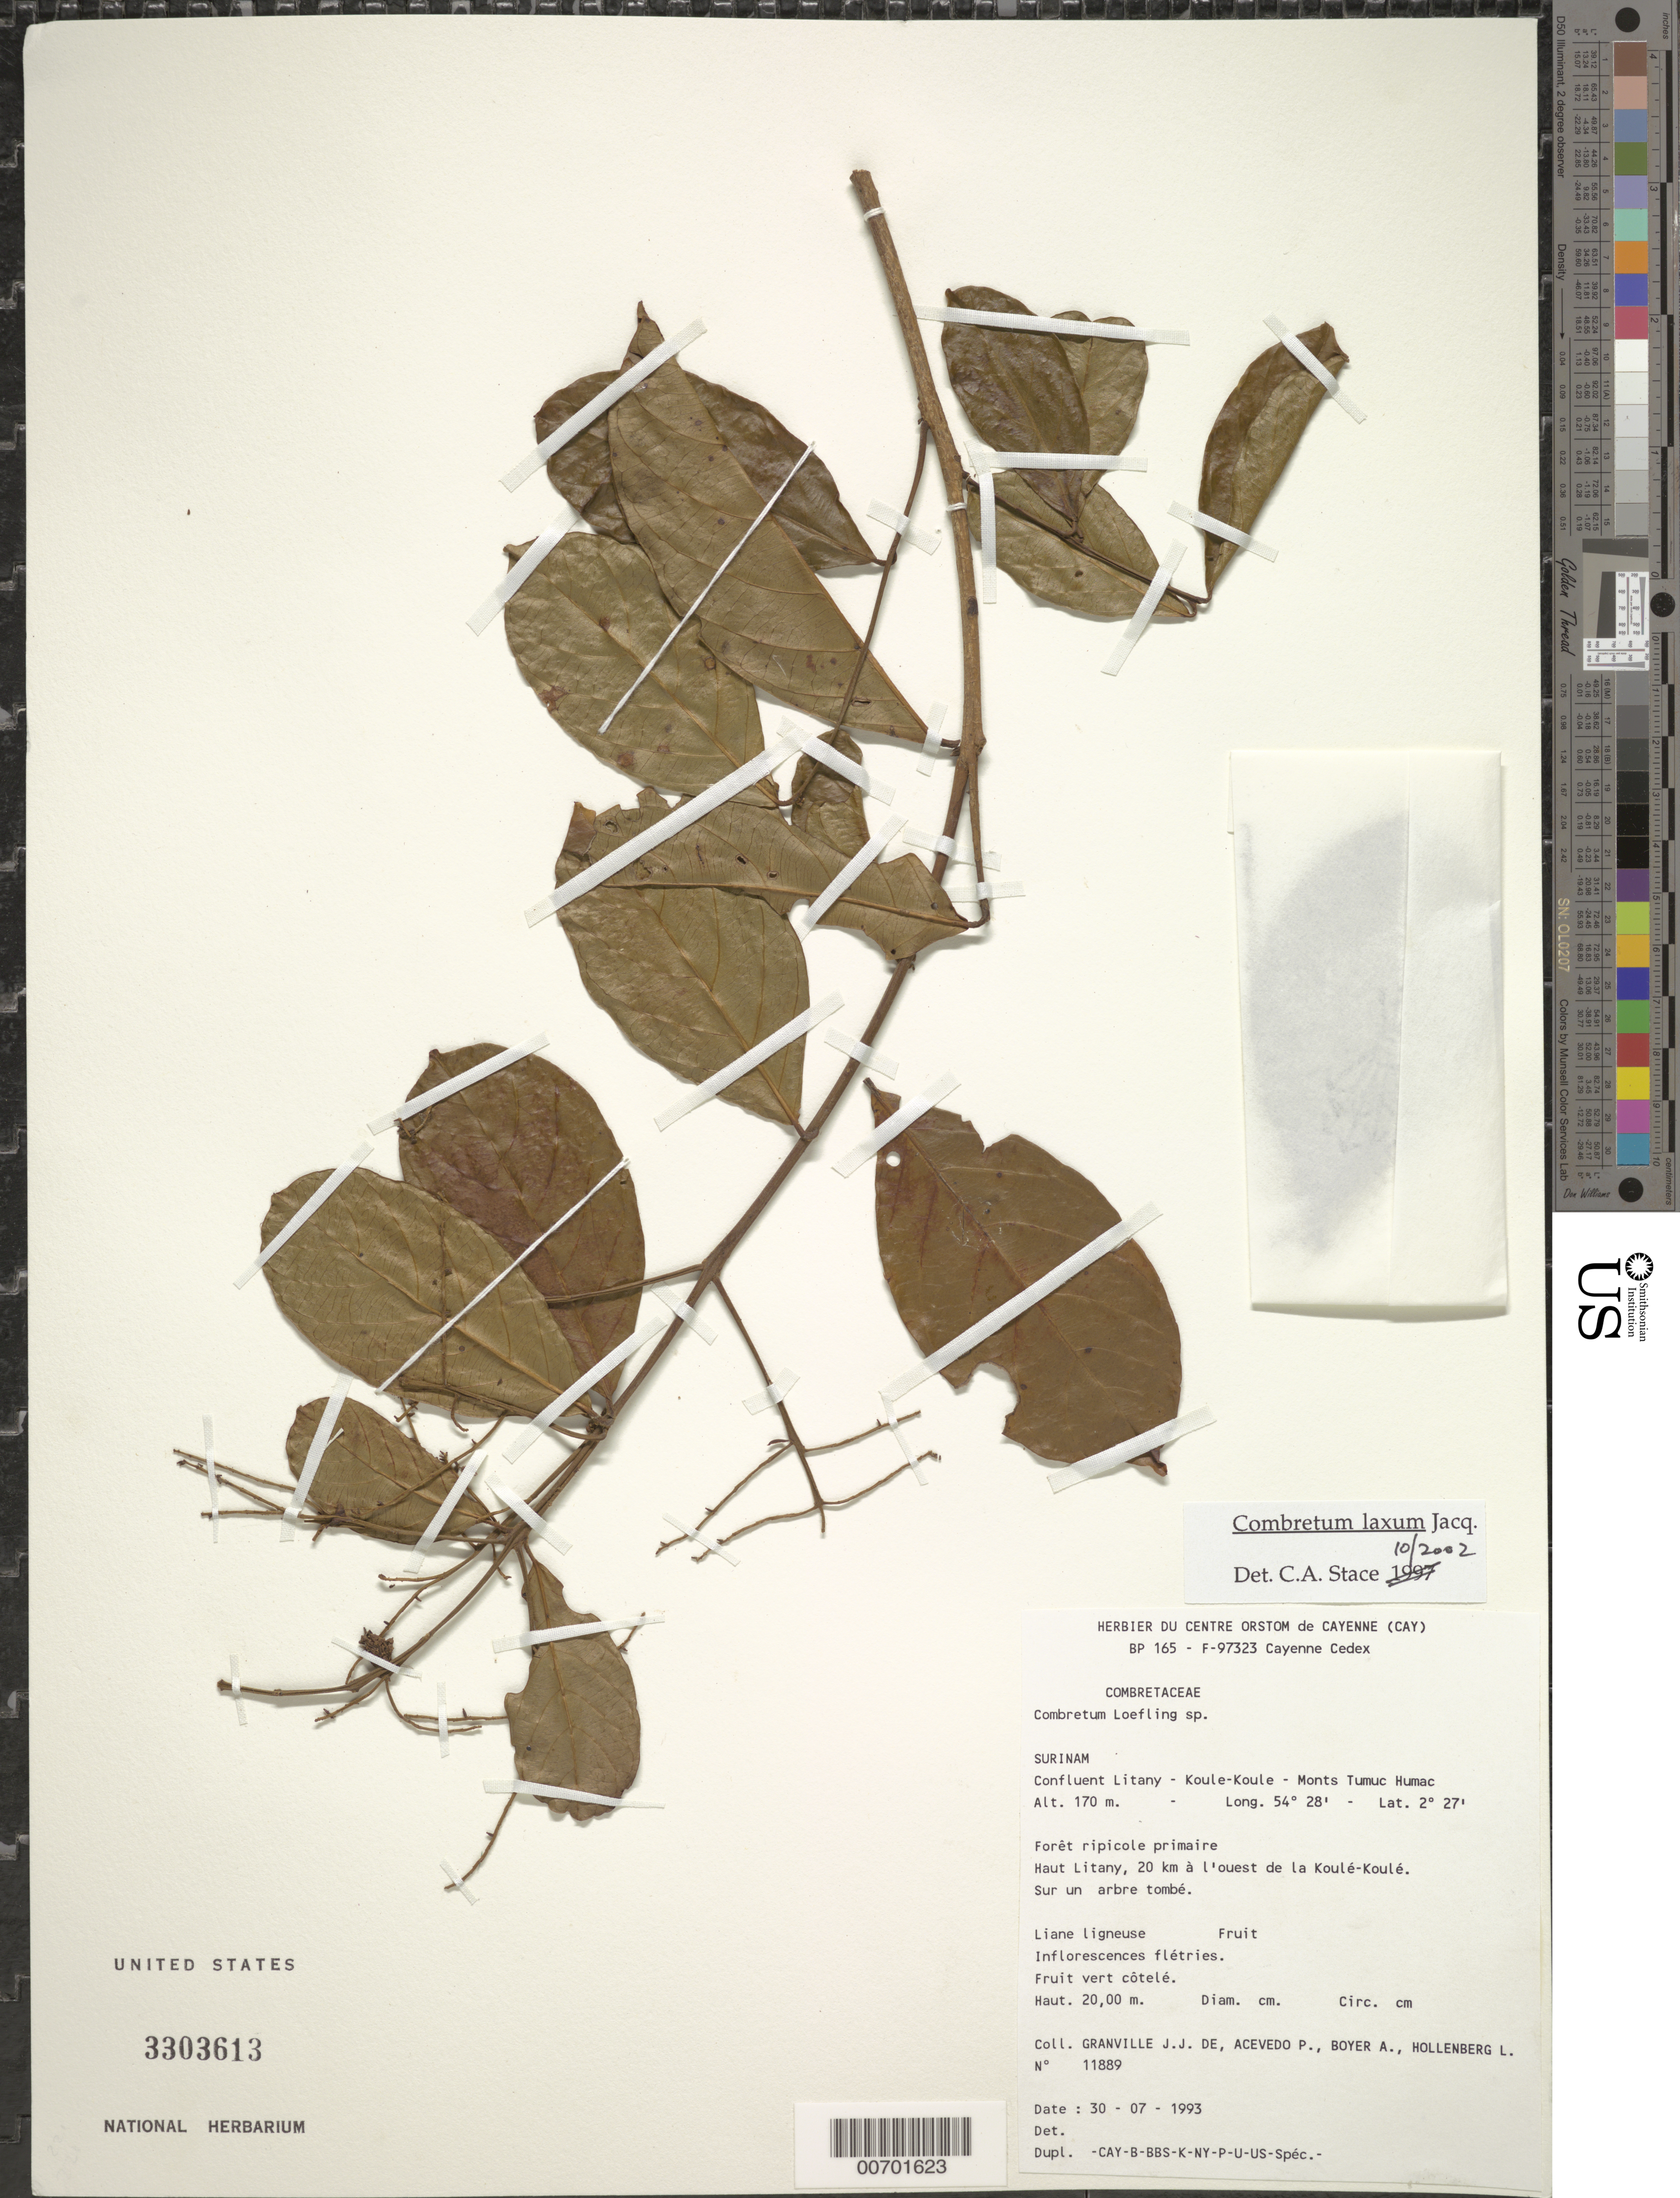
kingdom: Plantae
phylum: Tracheophyta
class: Magnoliopsida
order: Myrtales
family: Combretaceae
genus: Combretum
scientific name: Combretum laxum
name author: Jacq.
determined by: Stace, C. A.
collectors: J.-J. de Granville, P. Acevedo-Rodr., A. Boyer & L. Hollenberg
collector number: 11889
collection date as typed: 30-Jul-93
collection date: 1993-07-30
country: Suriname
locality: Litany R., confl with Koule-Koule, Monts Tumuc-Humac. Haut Litany, 20 km à L'ouest de la Koulé-Koulé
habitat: Primary riparian forest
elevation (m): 170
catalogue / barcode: US 3303613